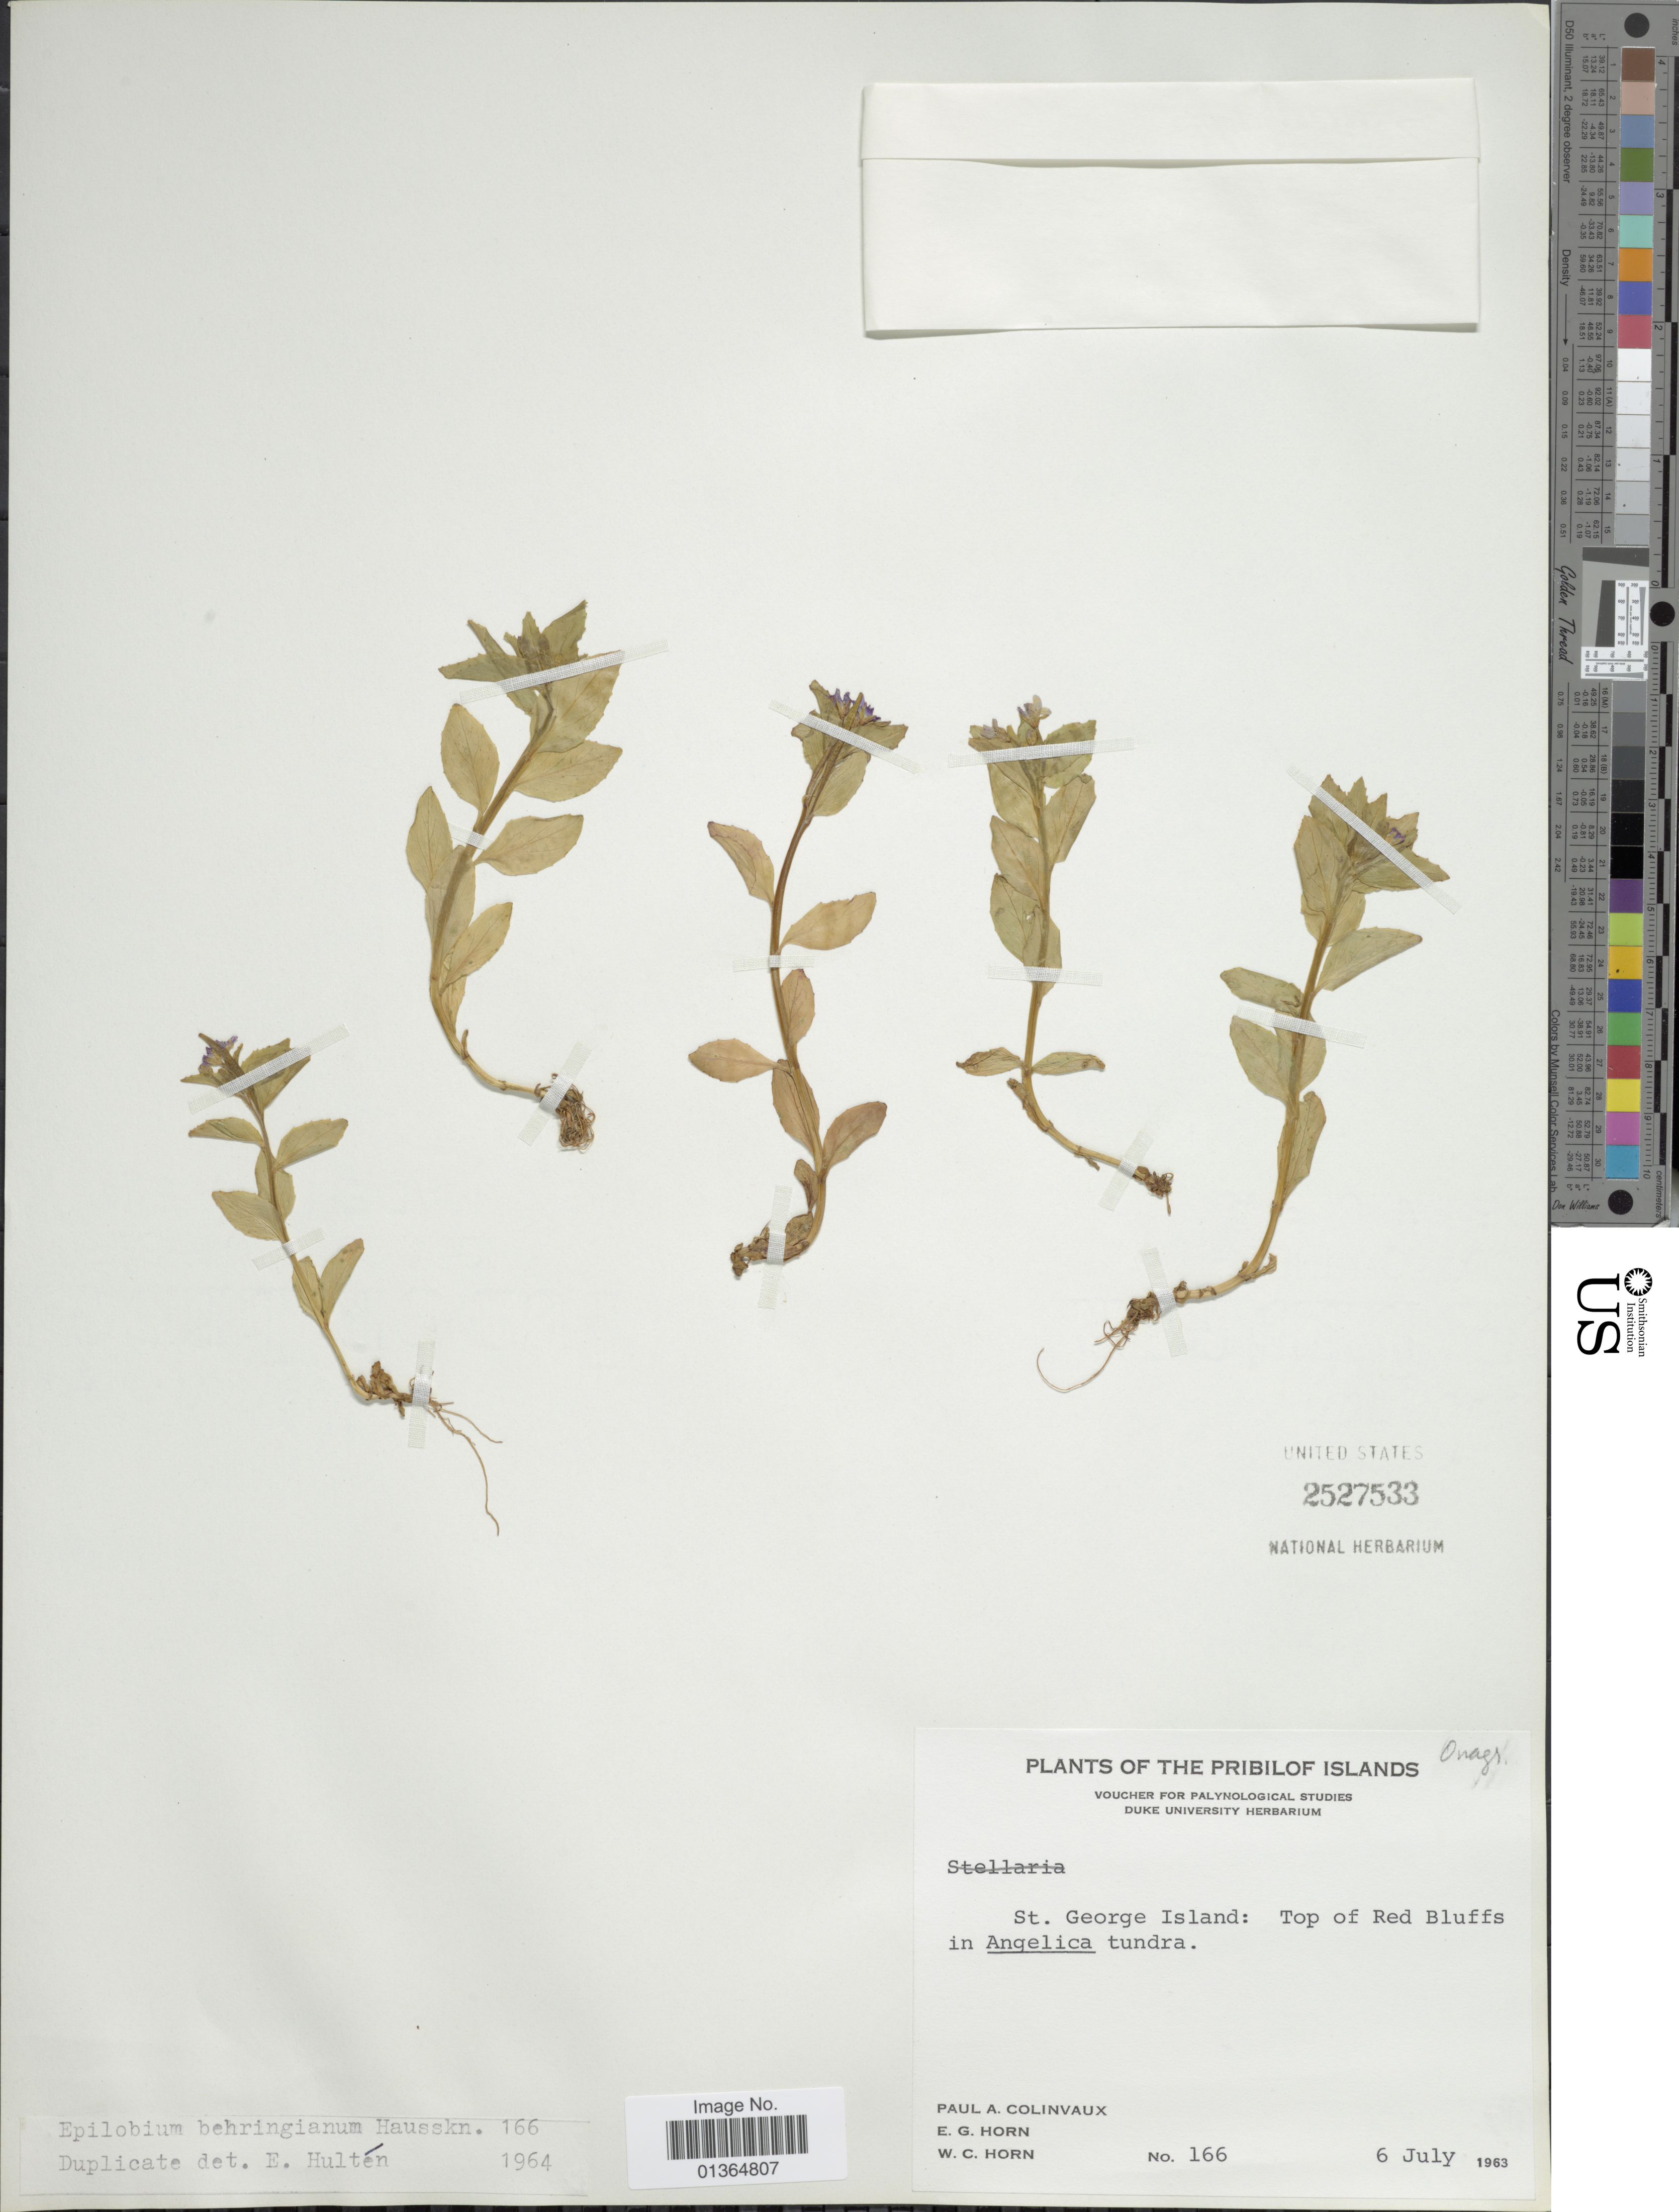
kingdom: Plantae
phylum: Tracheophyta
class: Magnoliopsida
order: Myrtales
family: Onagraceae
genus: Epilobium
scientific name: Epilobium hornemannii subsp. behringianum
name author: (Hausskn.) Hoch & P.H. Raven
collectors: P. Colinvaux, E. Horn & W. Horn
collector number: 166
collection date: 1963-07-06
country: United States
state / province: Alaska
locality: Pribilof Islands. St. George Island: Top of Red Blufs in Angelica tundra.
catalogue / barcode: US 2527533